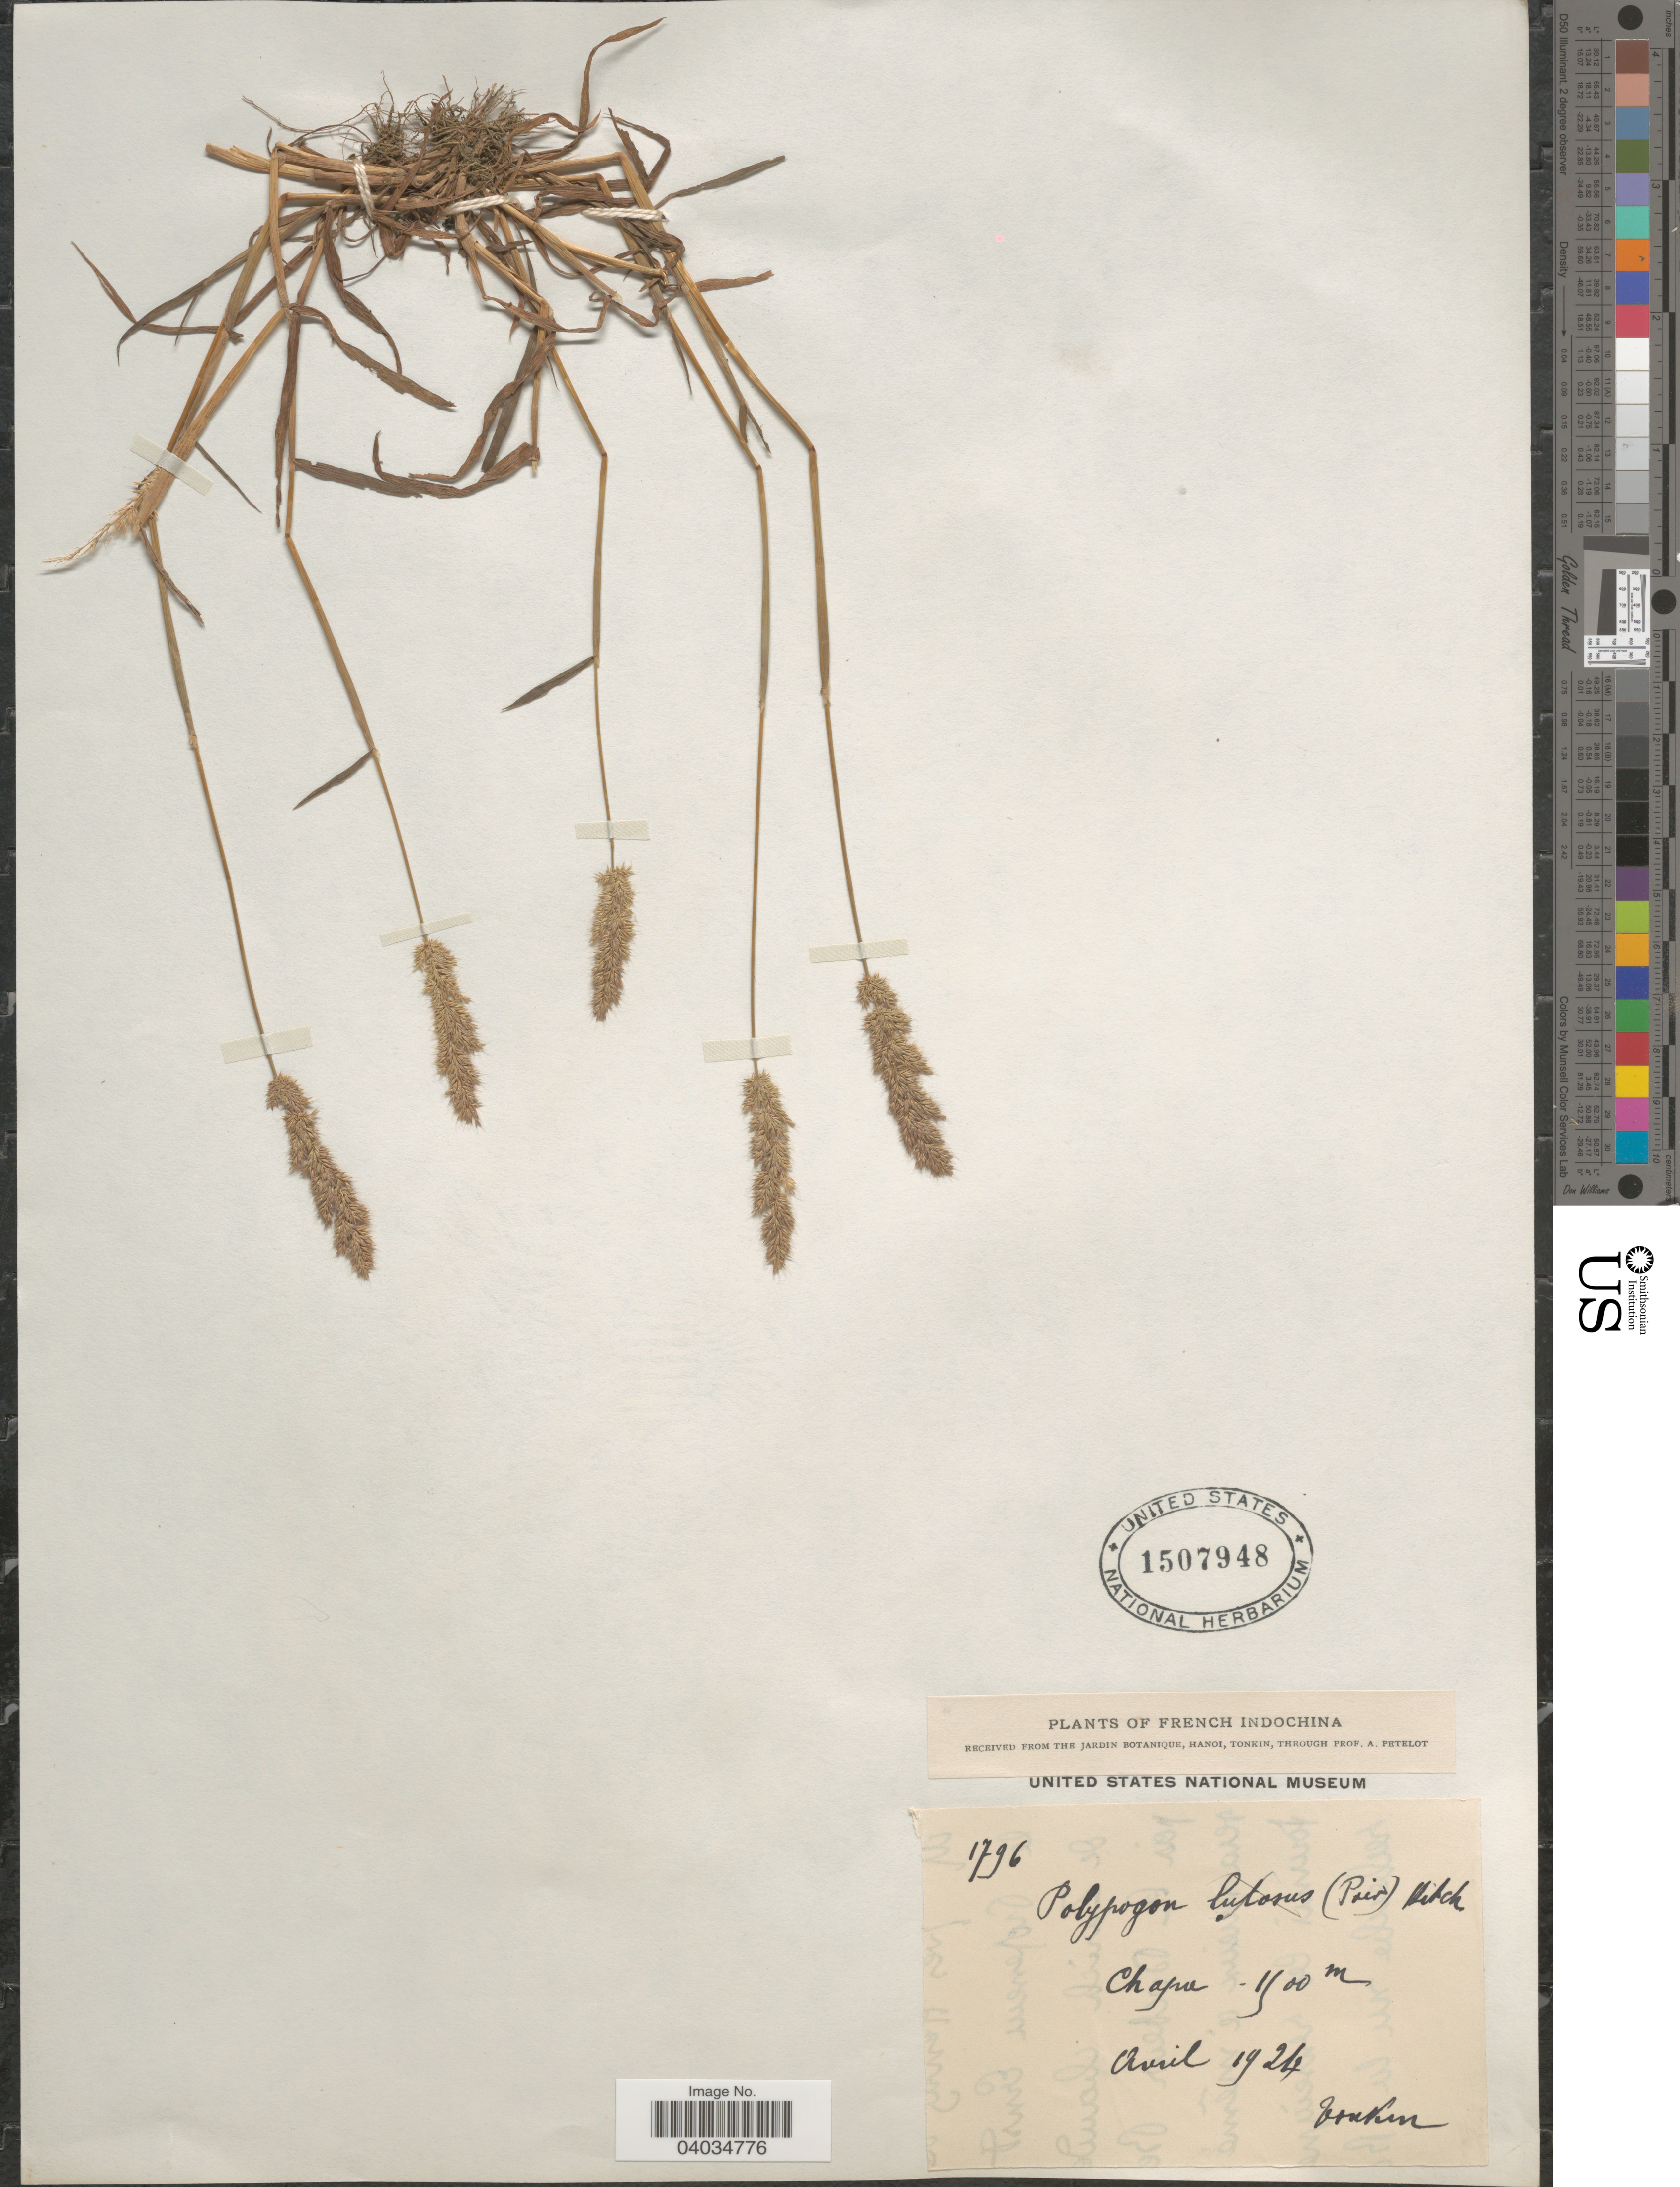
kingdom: Plantae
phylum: Tracheophyta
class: Liliopsida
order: Poales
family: Poaceae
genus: Polypogon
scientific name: Polypogon sp.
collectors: P. A. Pételot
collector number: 1796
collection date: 1924-04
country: Vietnam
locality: French Indochina. Chapa.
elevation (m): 1500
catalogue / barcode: US 1507948